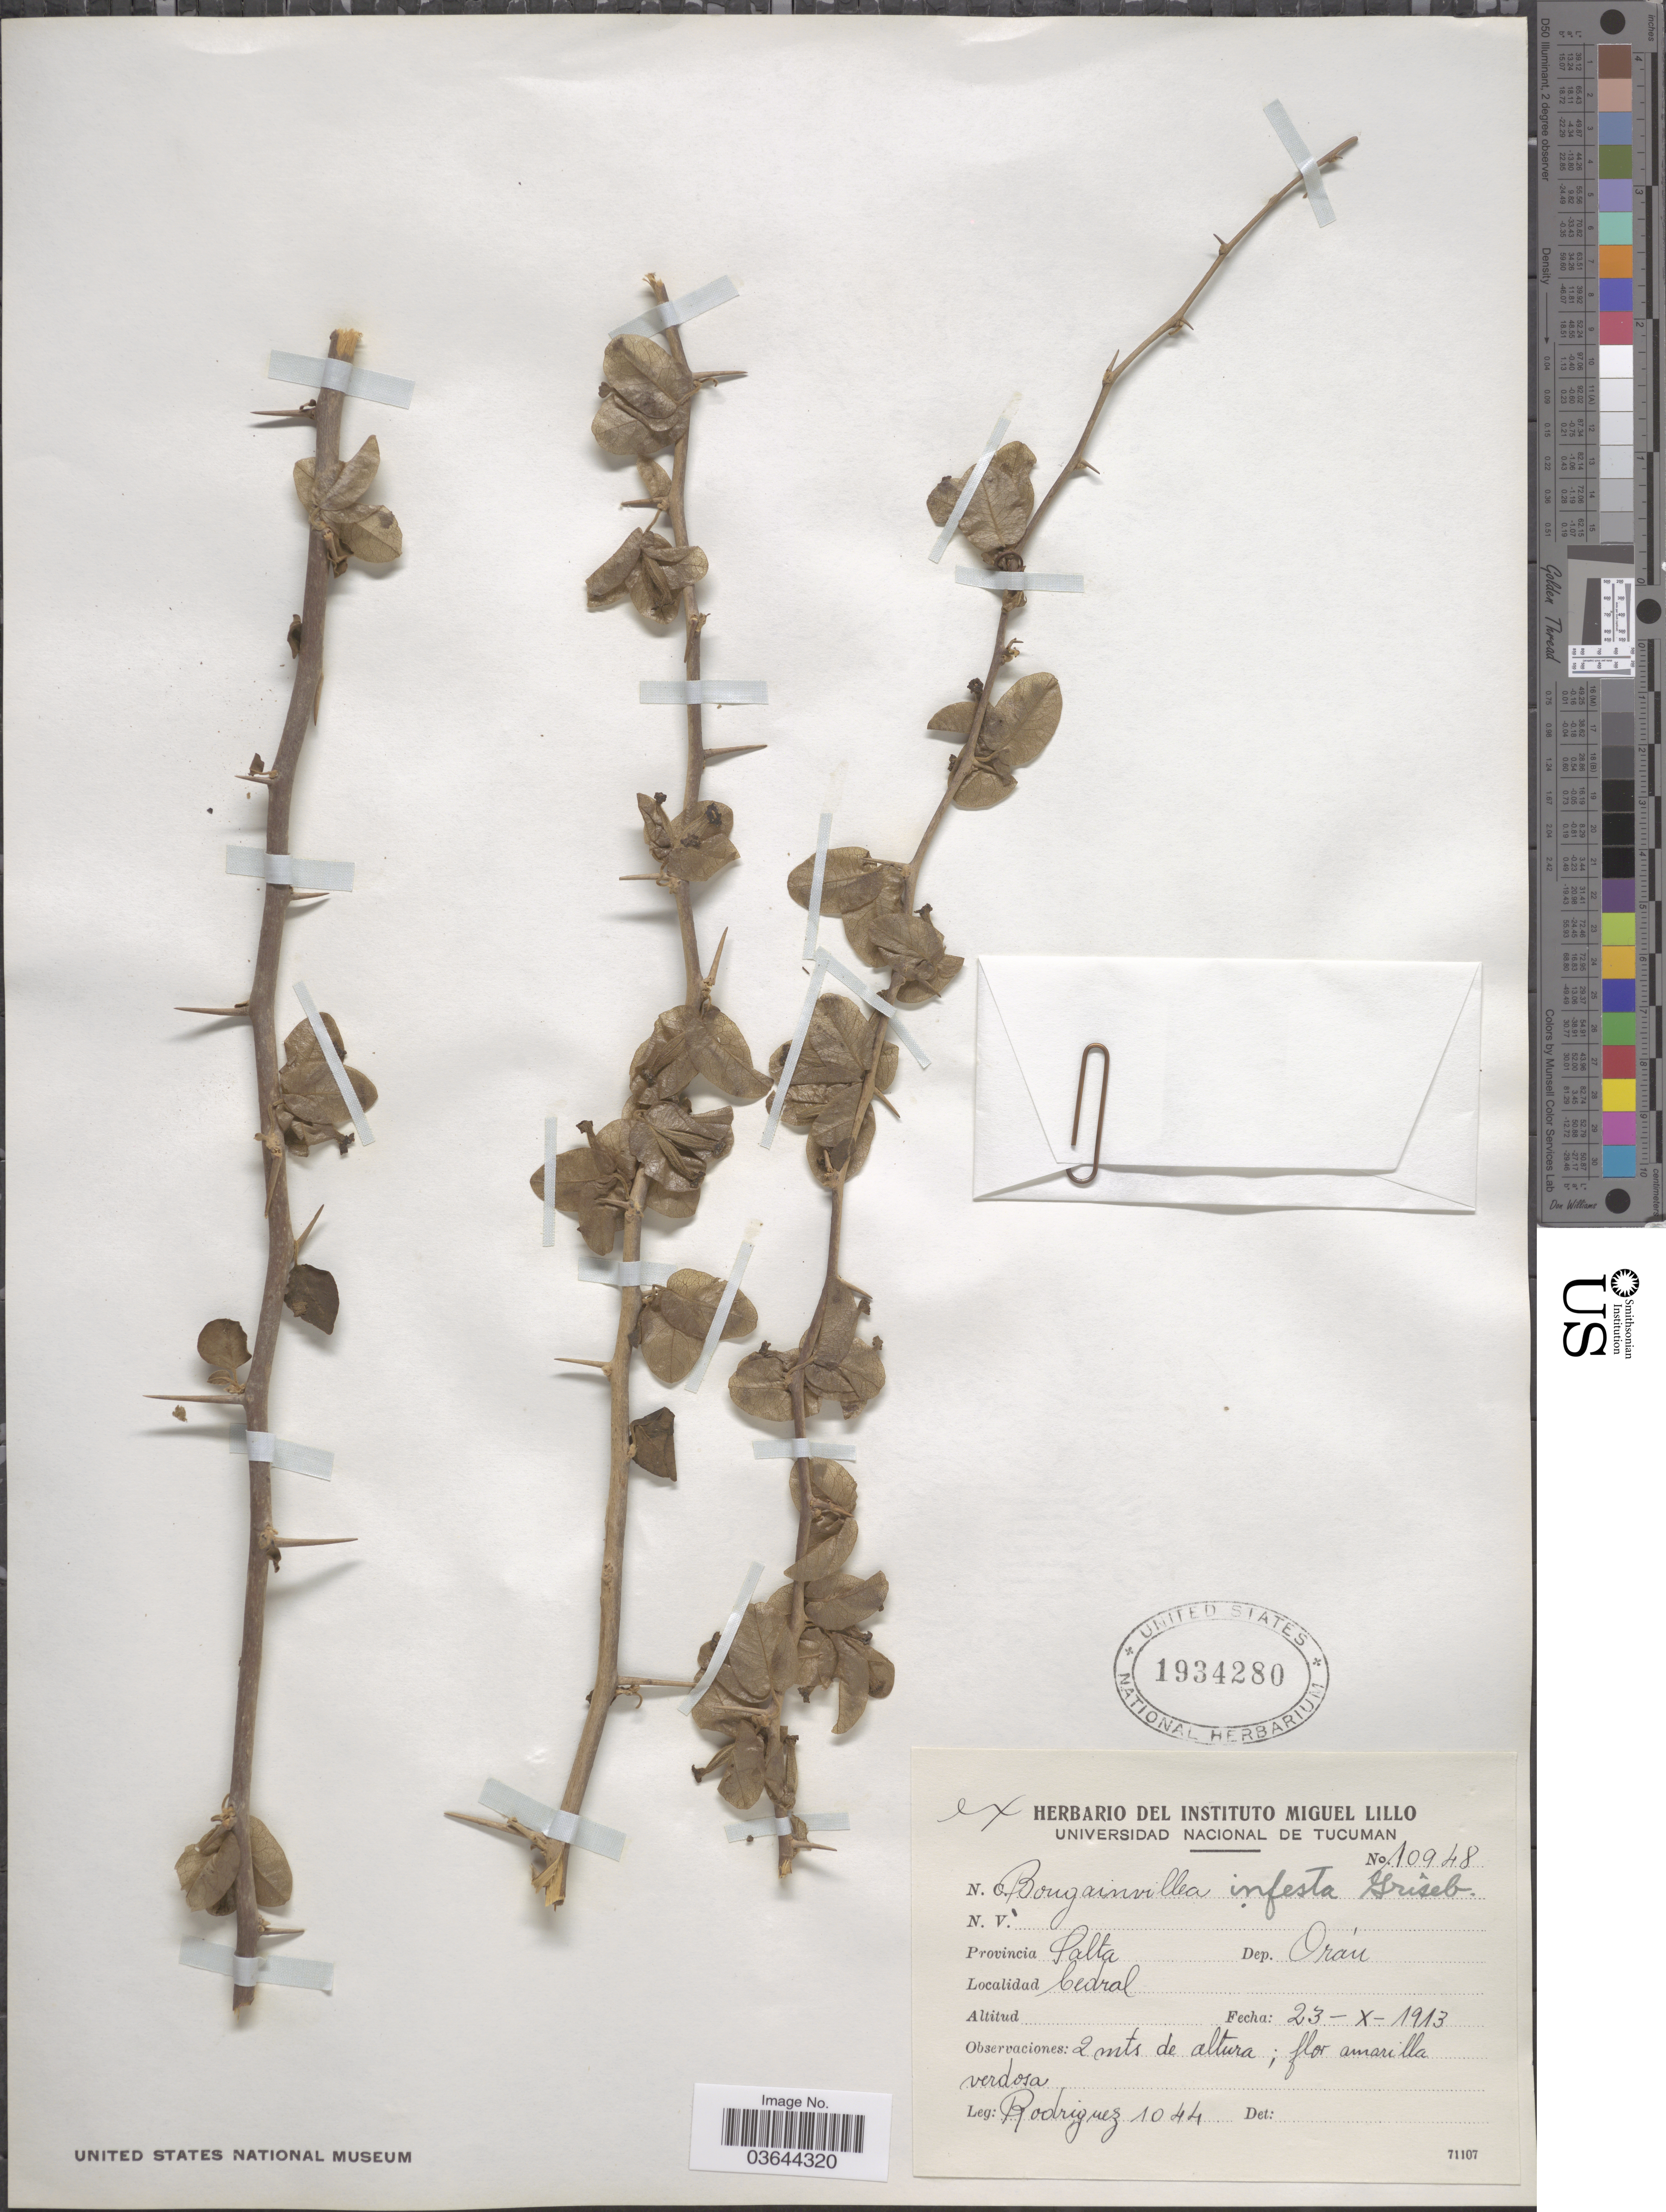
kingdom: Plantae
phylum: Tracheophyta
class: Magnoliopsida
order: Caryophyllales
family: Nyctaginaceae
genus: Bougainvillea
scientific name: Bougainvillea infesta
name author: Griseb.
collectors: Rodriguez, --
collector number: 1044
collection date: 1913-10-23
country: Argentina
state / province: Salta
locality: Dep. Orán. Cedral.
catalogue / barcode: US 1934280